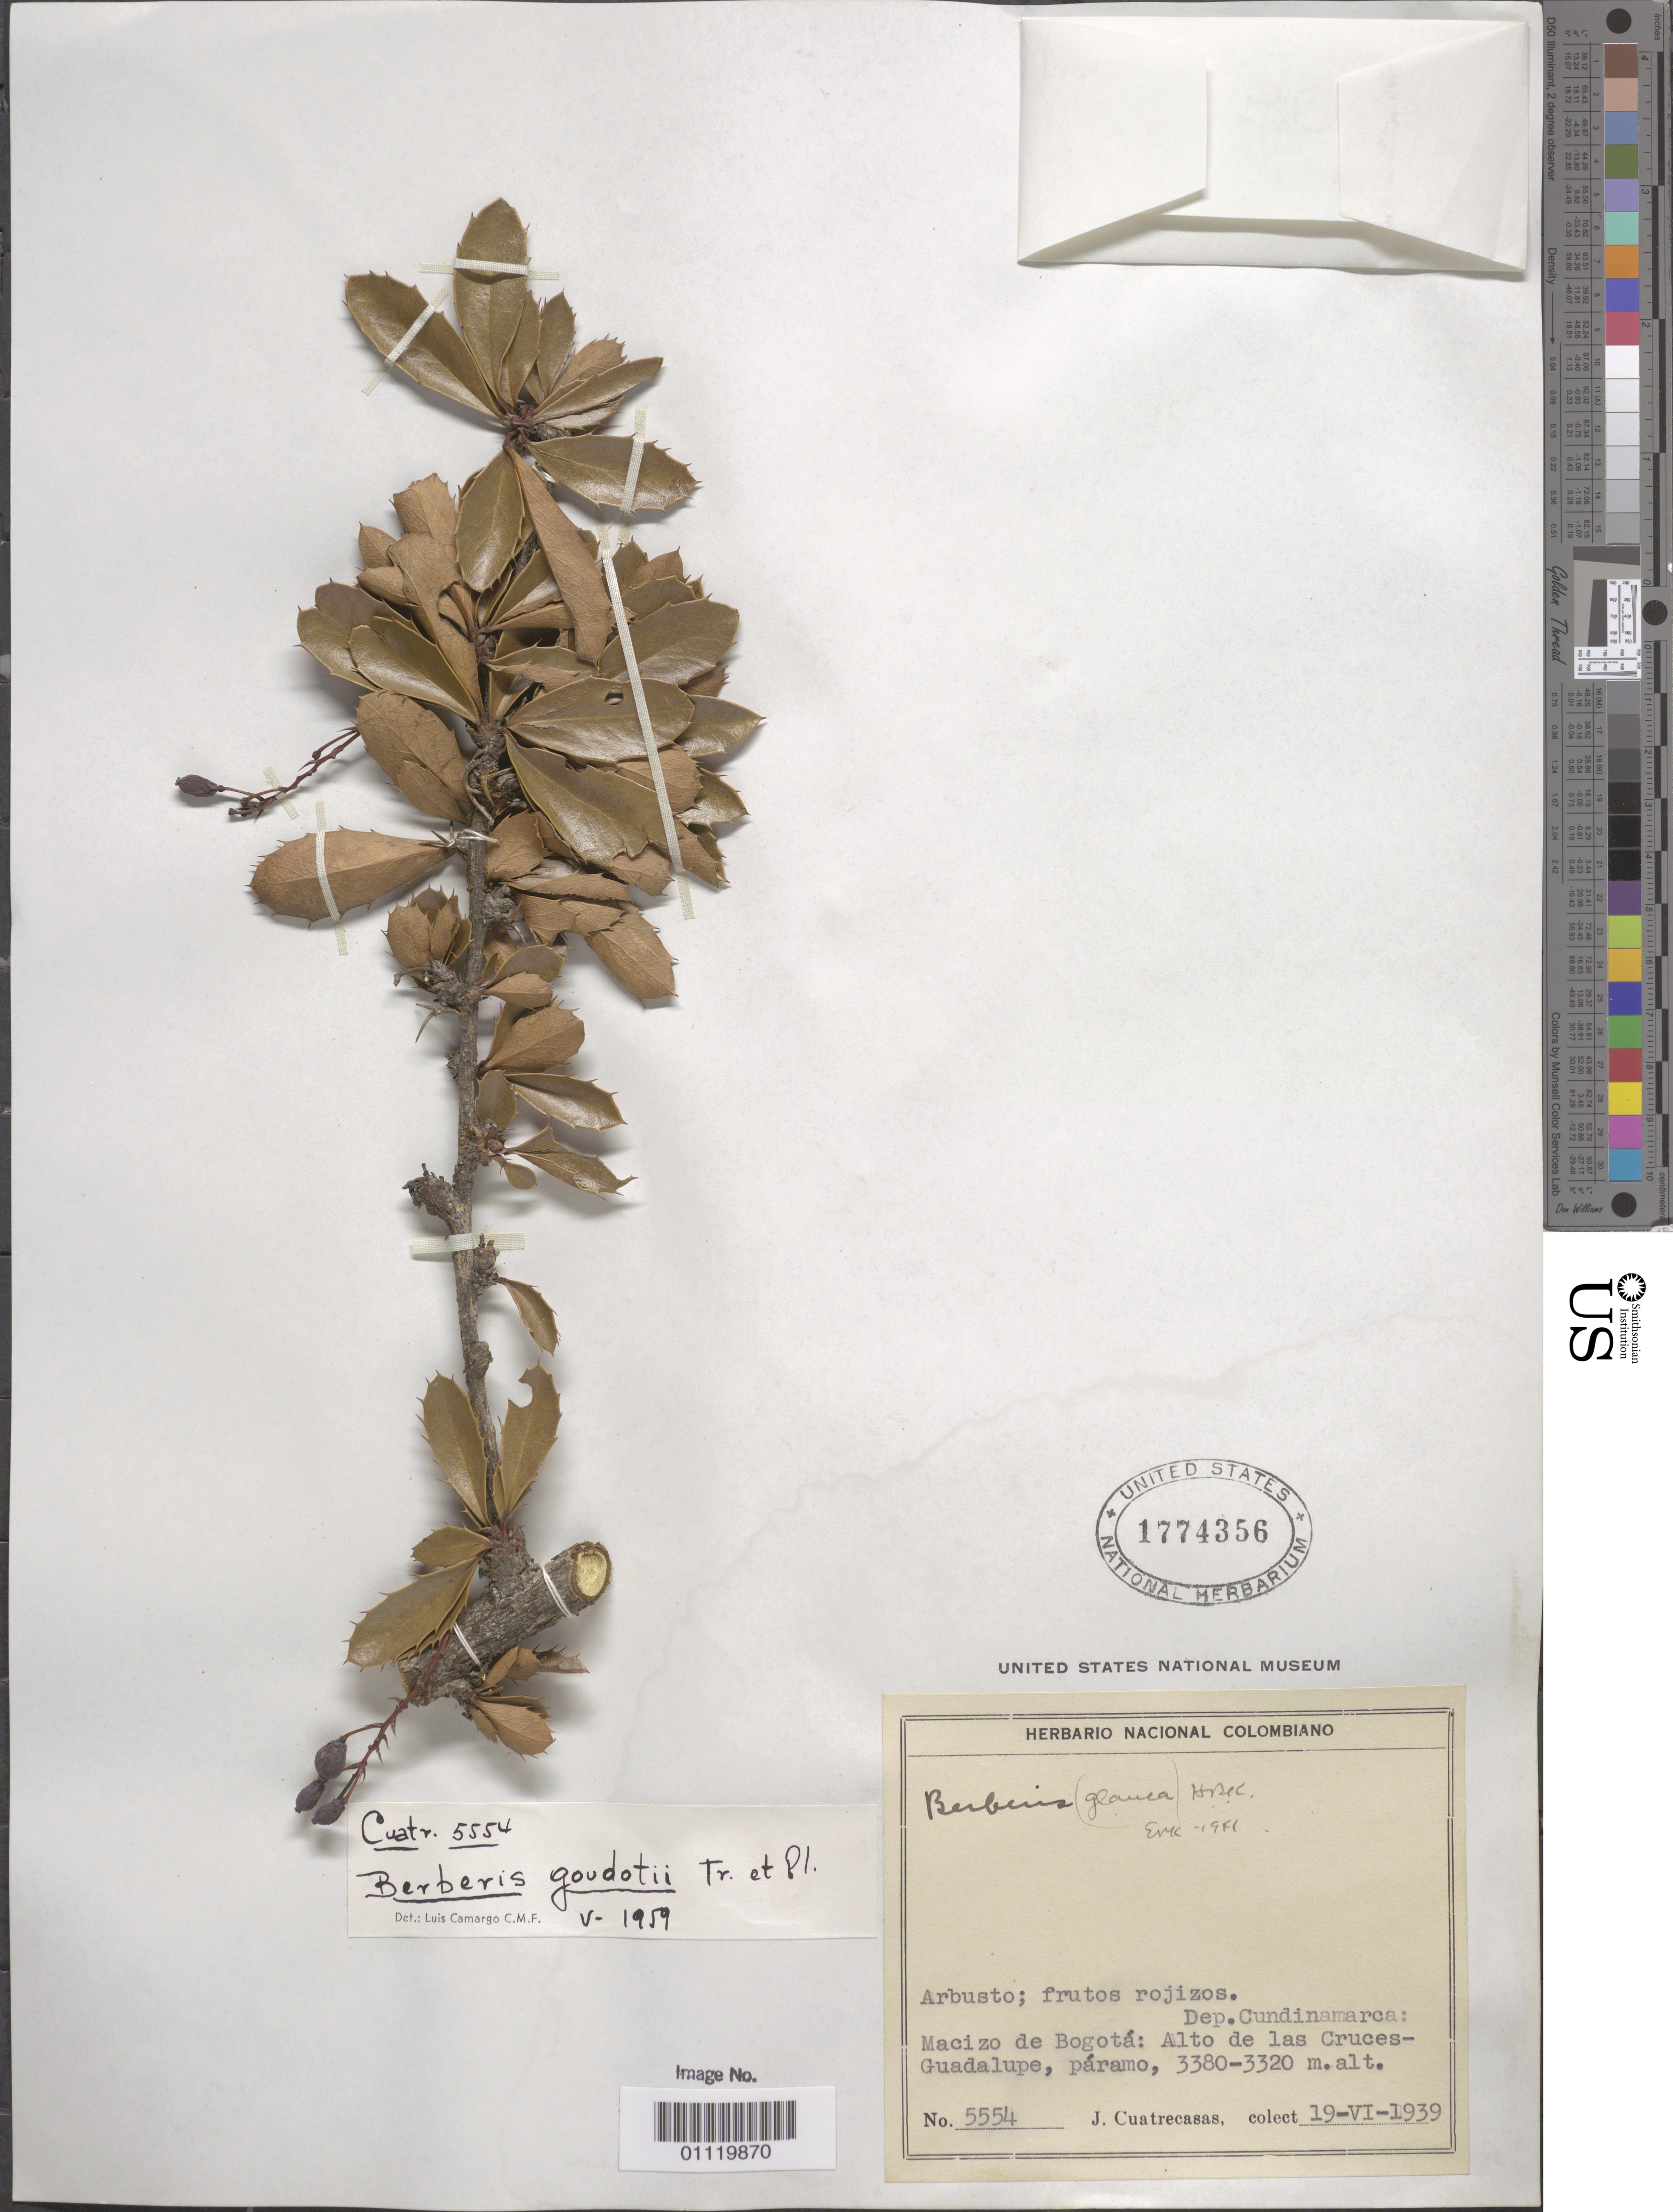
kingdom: Plantae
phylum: Tracheophyta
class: Magnoliopsida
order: Ranunculales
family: Berberidaceae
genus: Berberis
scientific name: Berberis goudotii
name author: Triana & Planch. ex Wedd.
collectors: J. Cuatrecasas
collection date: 1939-06-19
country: Colombia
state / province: Cundinamarca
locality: Macizo de Bogotá (Massif of Bogota), Alto de las Cruces-Guadalupe, páramo.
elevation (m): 3320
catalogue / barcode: US 1774356